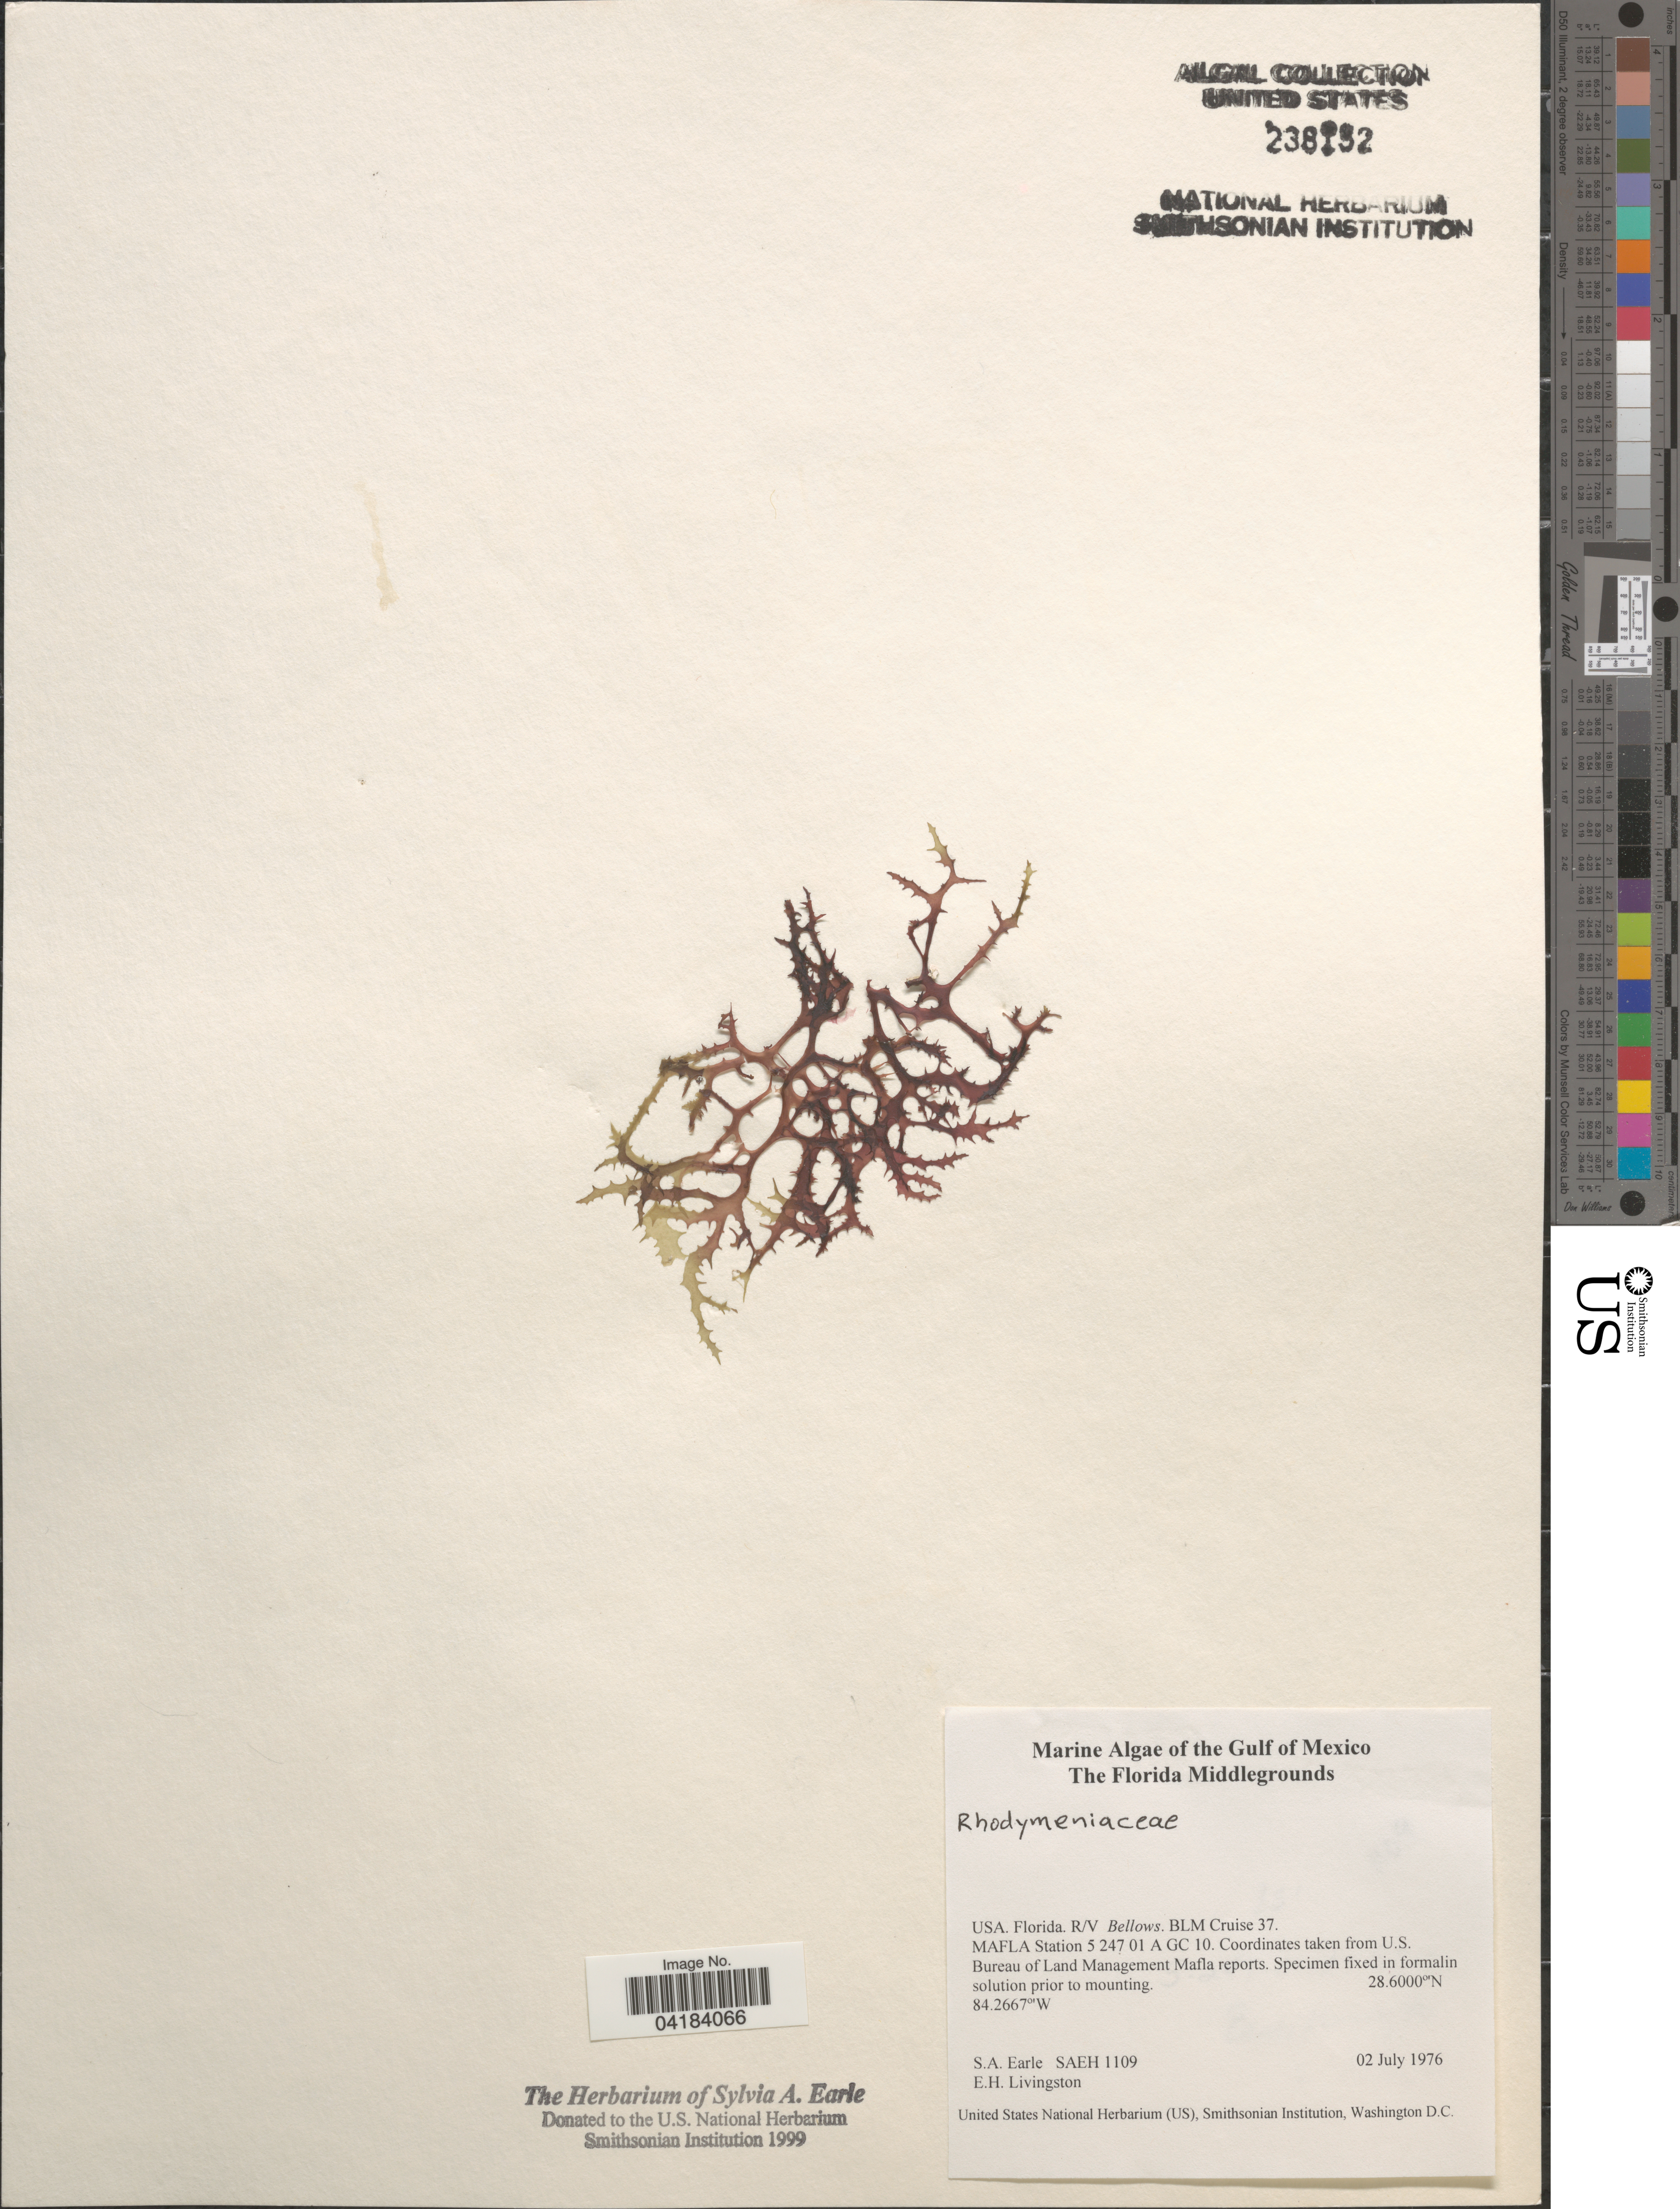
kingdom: Plantae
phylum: Rhodophyta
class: Florideophyceae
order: Rhodymeniales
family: Rhodymeniaceae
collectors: S. A. Earle & E. Livingston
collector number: SAEH1109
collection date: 1976-07-02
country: United States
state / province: Florida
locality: The Gulf of Mexico. The Florida Middlegrounds. R/V Bellows. BLM Cruise 37. MAFLA Station 5 247 01 A GC 10.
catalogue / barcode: US 238152